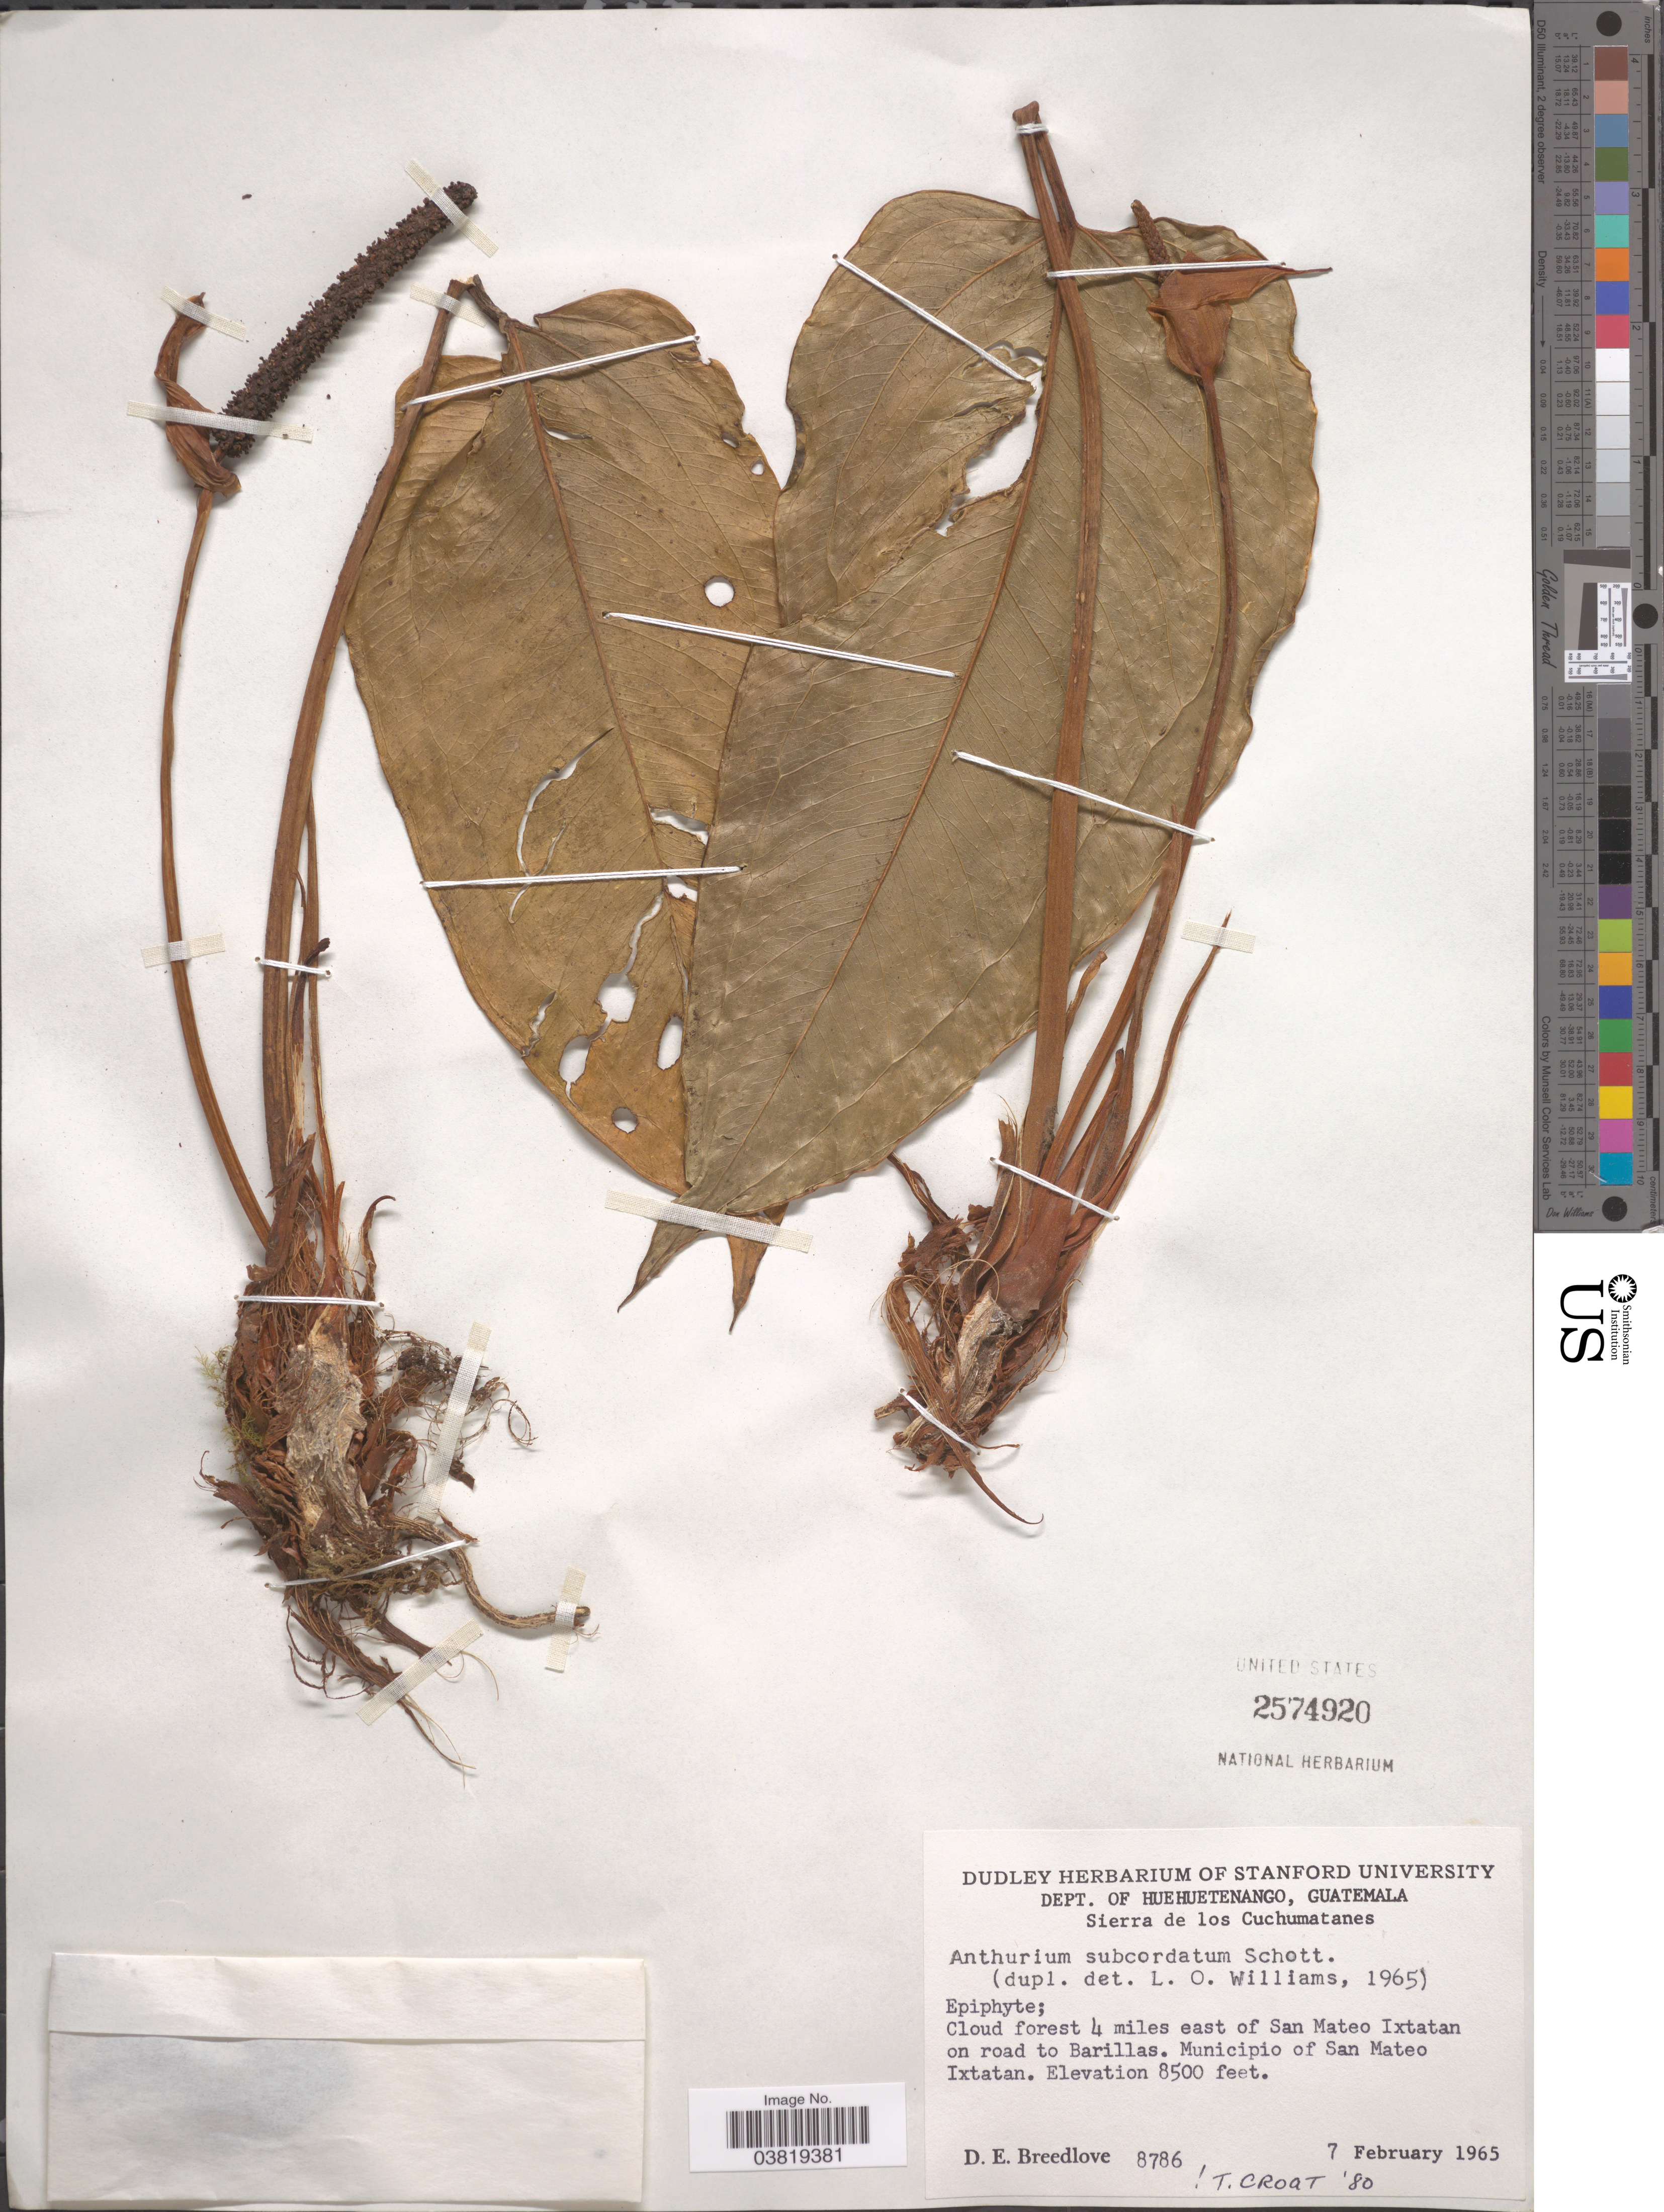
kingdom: Plantae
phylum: Tracheophyta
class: Liliopsida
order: Alismatales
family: Araceae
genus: Anthurium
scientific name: Anthurium subcordatum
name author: Schott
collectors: D. E. Breedlove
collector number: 8786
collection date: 1965-02-07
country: Guatemala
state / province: Huehuetenango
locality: Dept. of Huehuetenango. Sierra de los Cuchumatanes. 4 miles east of San Mateo Ixtatan on road to Barillas. Municipio of San Mateo Ixtatan.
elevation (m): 2591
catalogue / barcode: US 2574920